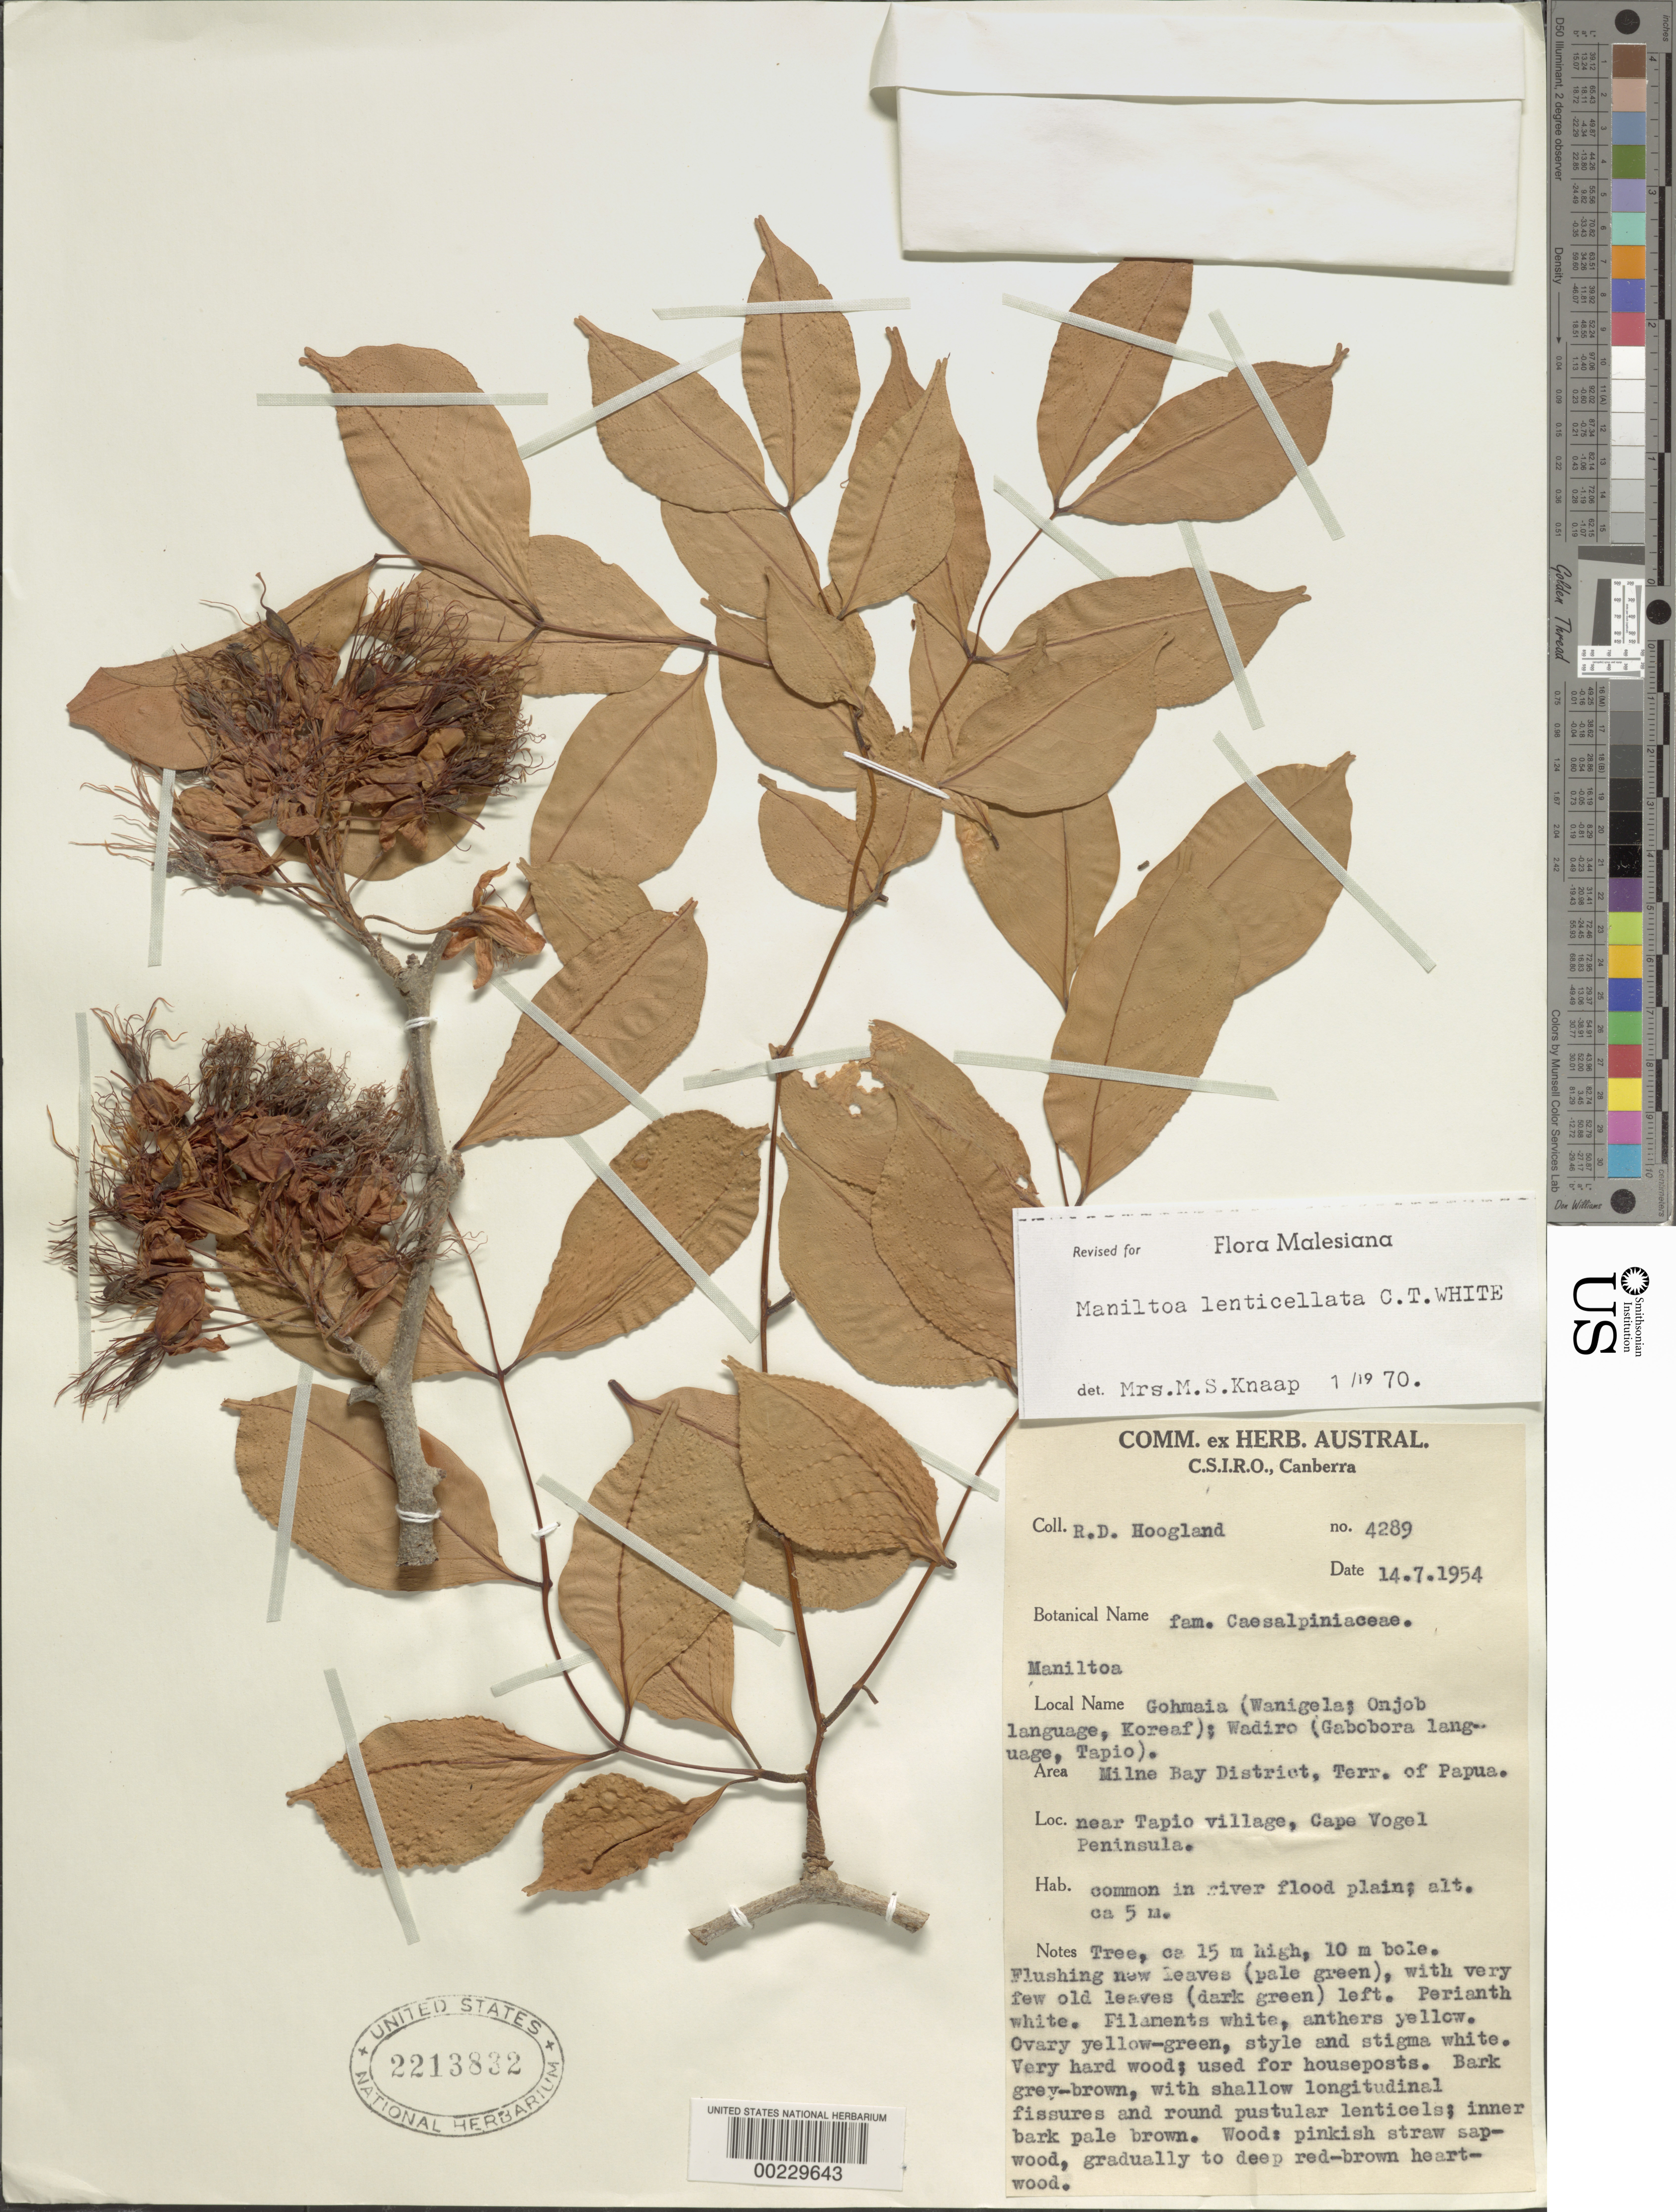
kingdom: Plantae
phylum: Tracheophyta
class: Magnoliopsida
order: Fabales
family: Fabaceae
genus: Maniltoa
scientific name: Maniltoa lenticellata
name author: C.T. White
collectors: R. D. Hoogland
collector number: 4289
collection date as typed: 14 Jul 1954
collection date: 1954-07-14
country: Papua New Guinea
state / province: Milne Bay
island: New Guinea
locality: Near tapio village, cape vogel peninsula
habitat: River flood plain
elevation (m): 5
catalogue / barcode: US 2213832